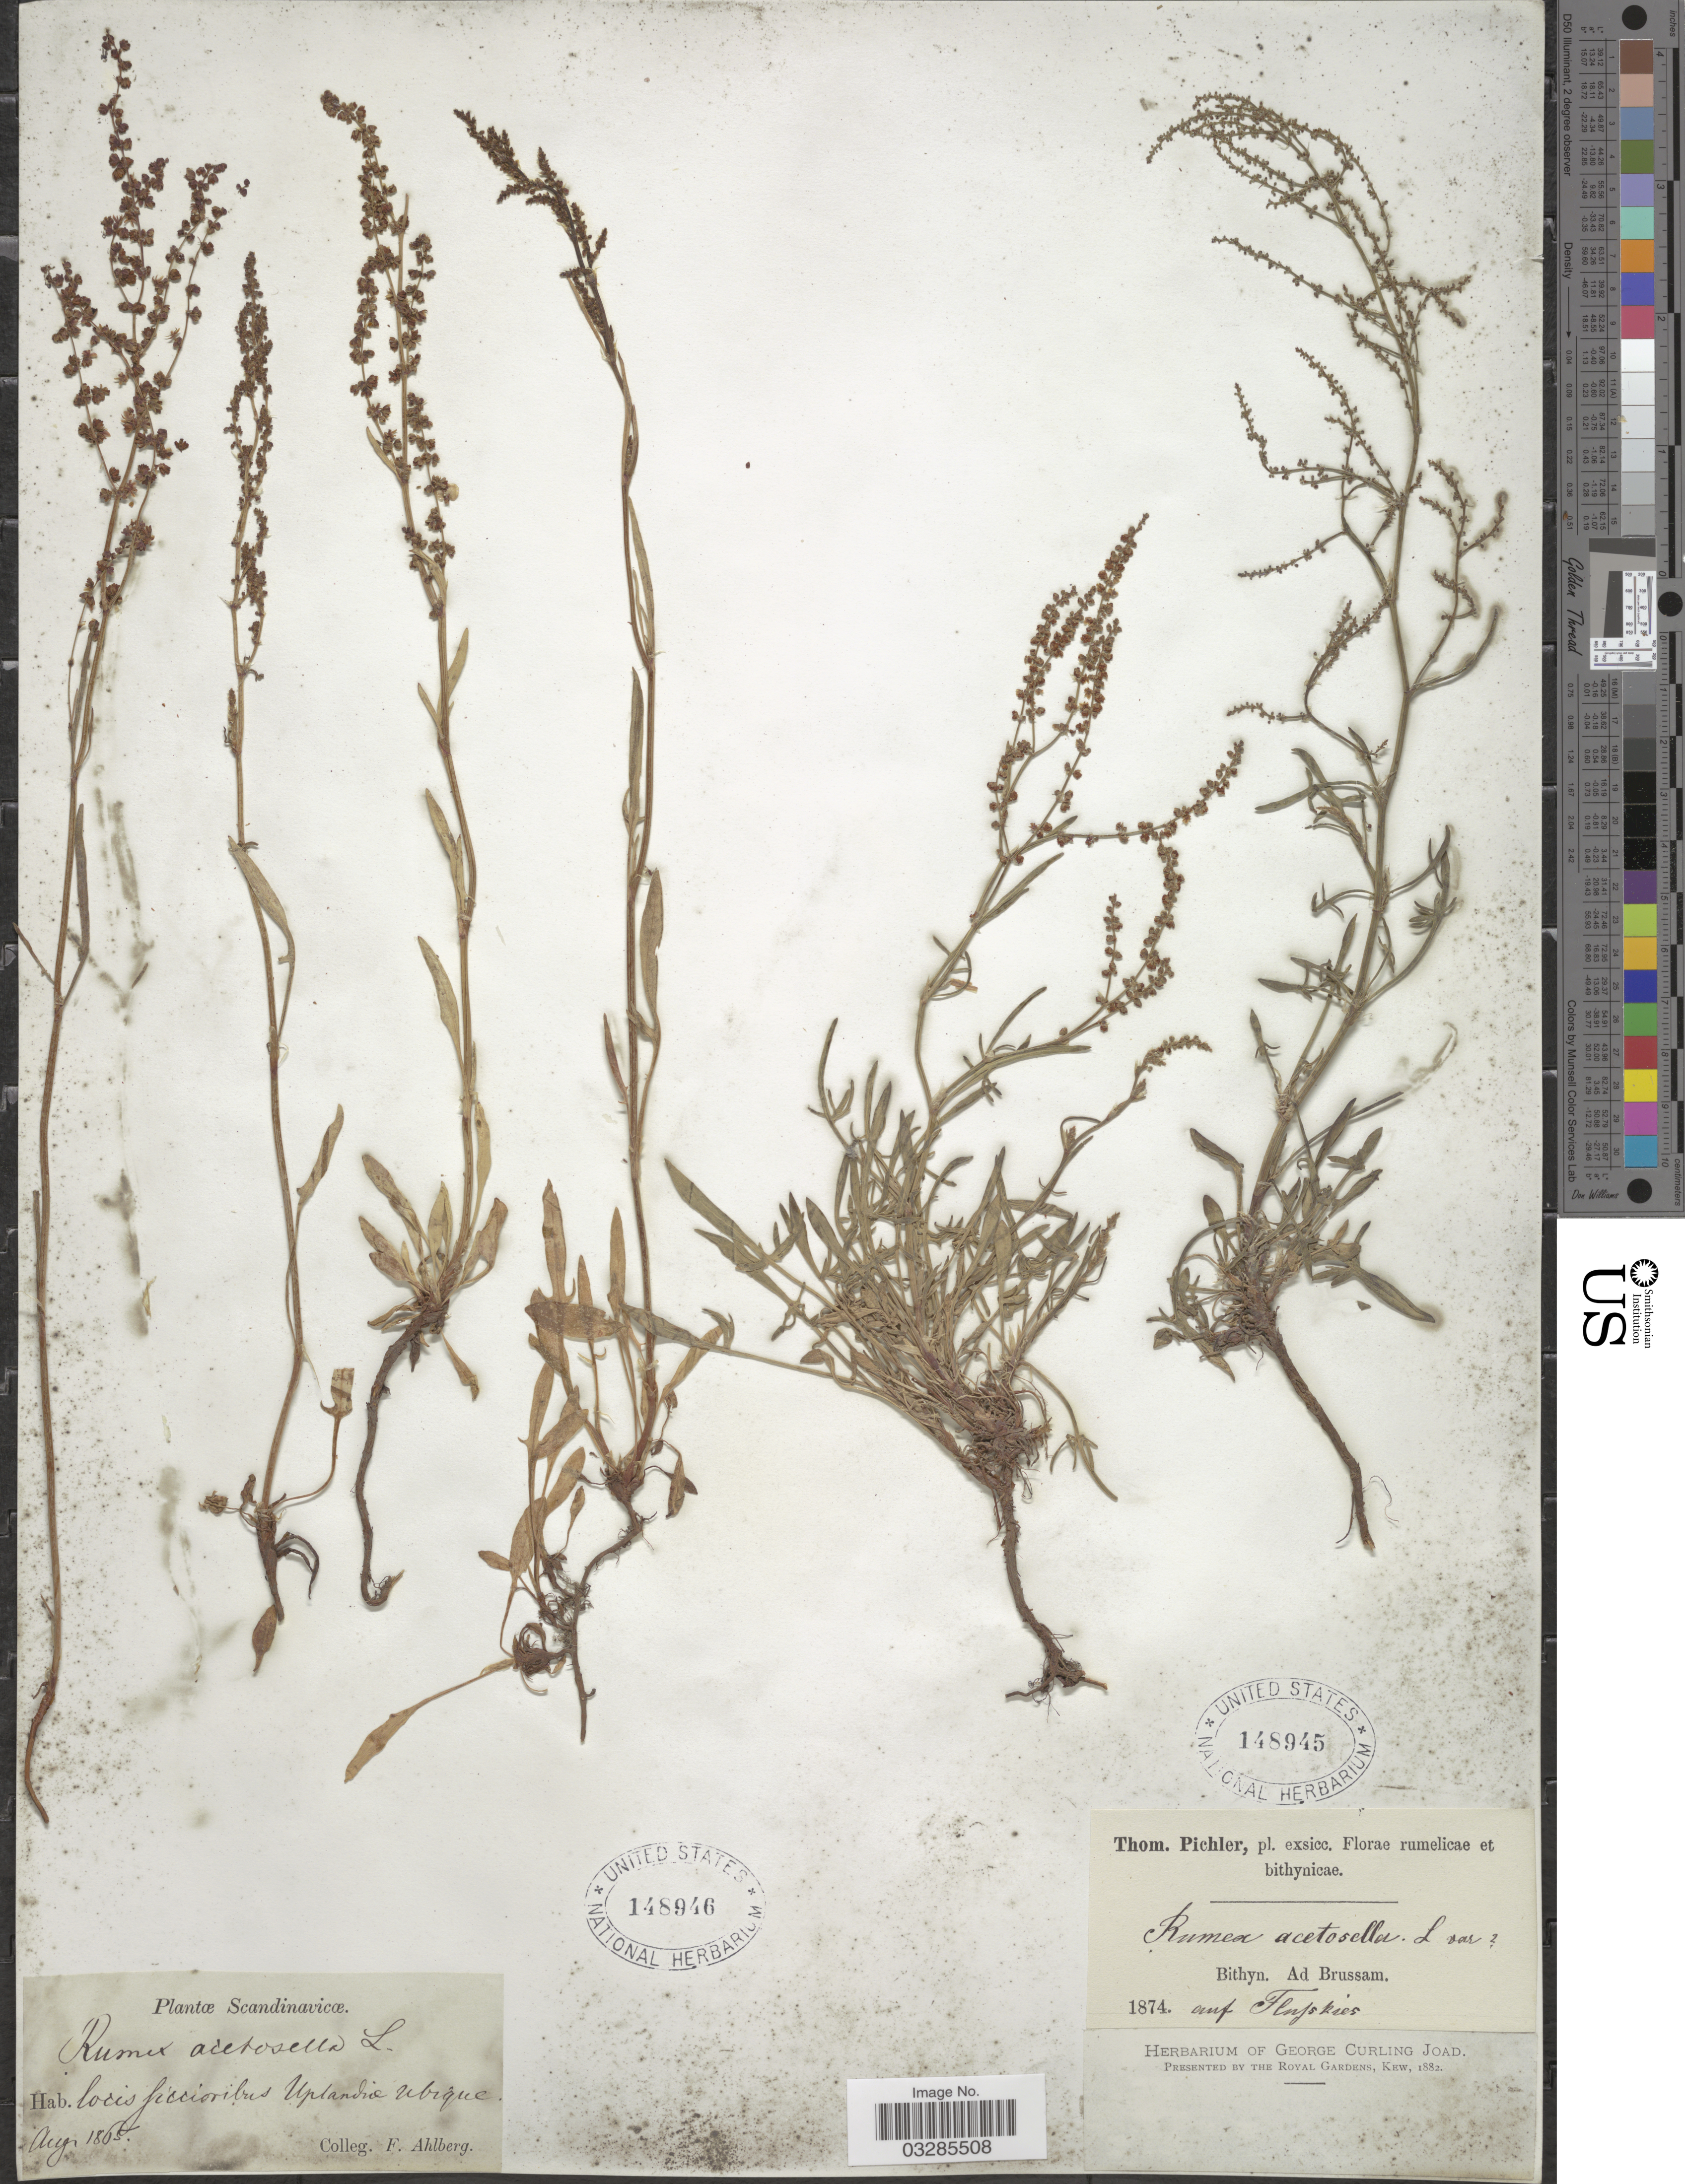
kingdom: Plantae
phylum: Tracheophyta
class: Magnoliopsida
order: Caryophyllales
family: Polygonaceae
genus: Rumex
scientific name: Rumex acetosella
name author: L.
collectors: T. Pichler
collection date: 1874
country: Turkey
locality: Bithyn. Ad Brussam. Auf Flusskies [interpreted].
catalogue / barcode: US 148945-2